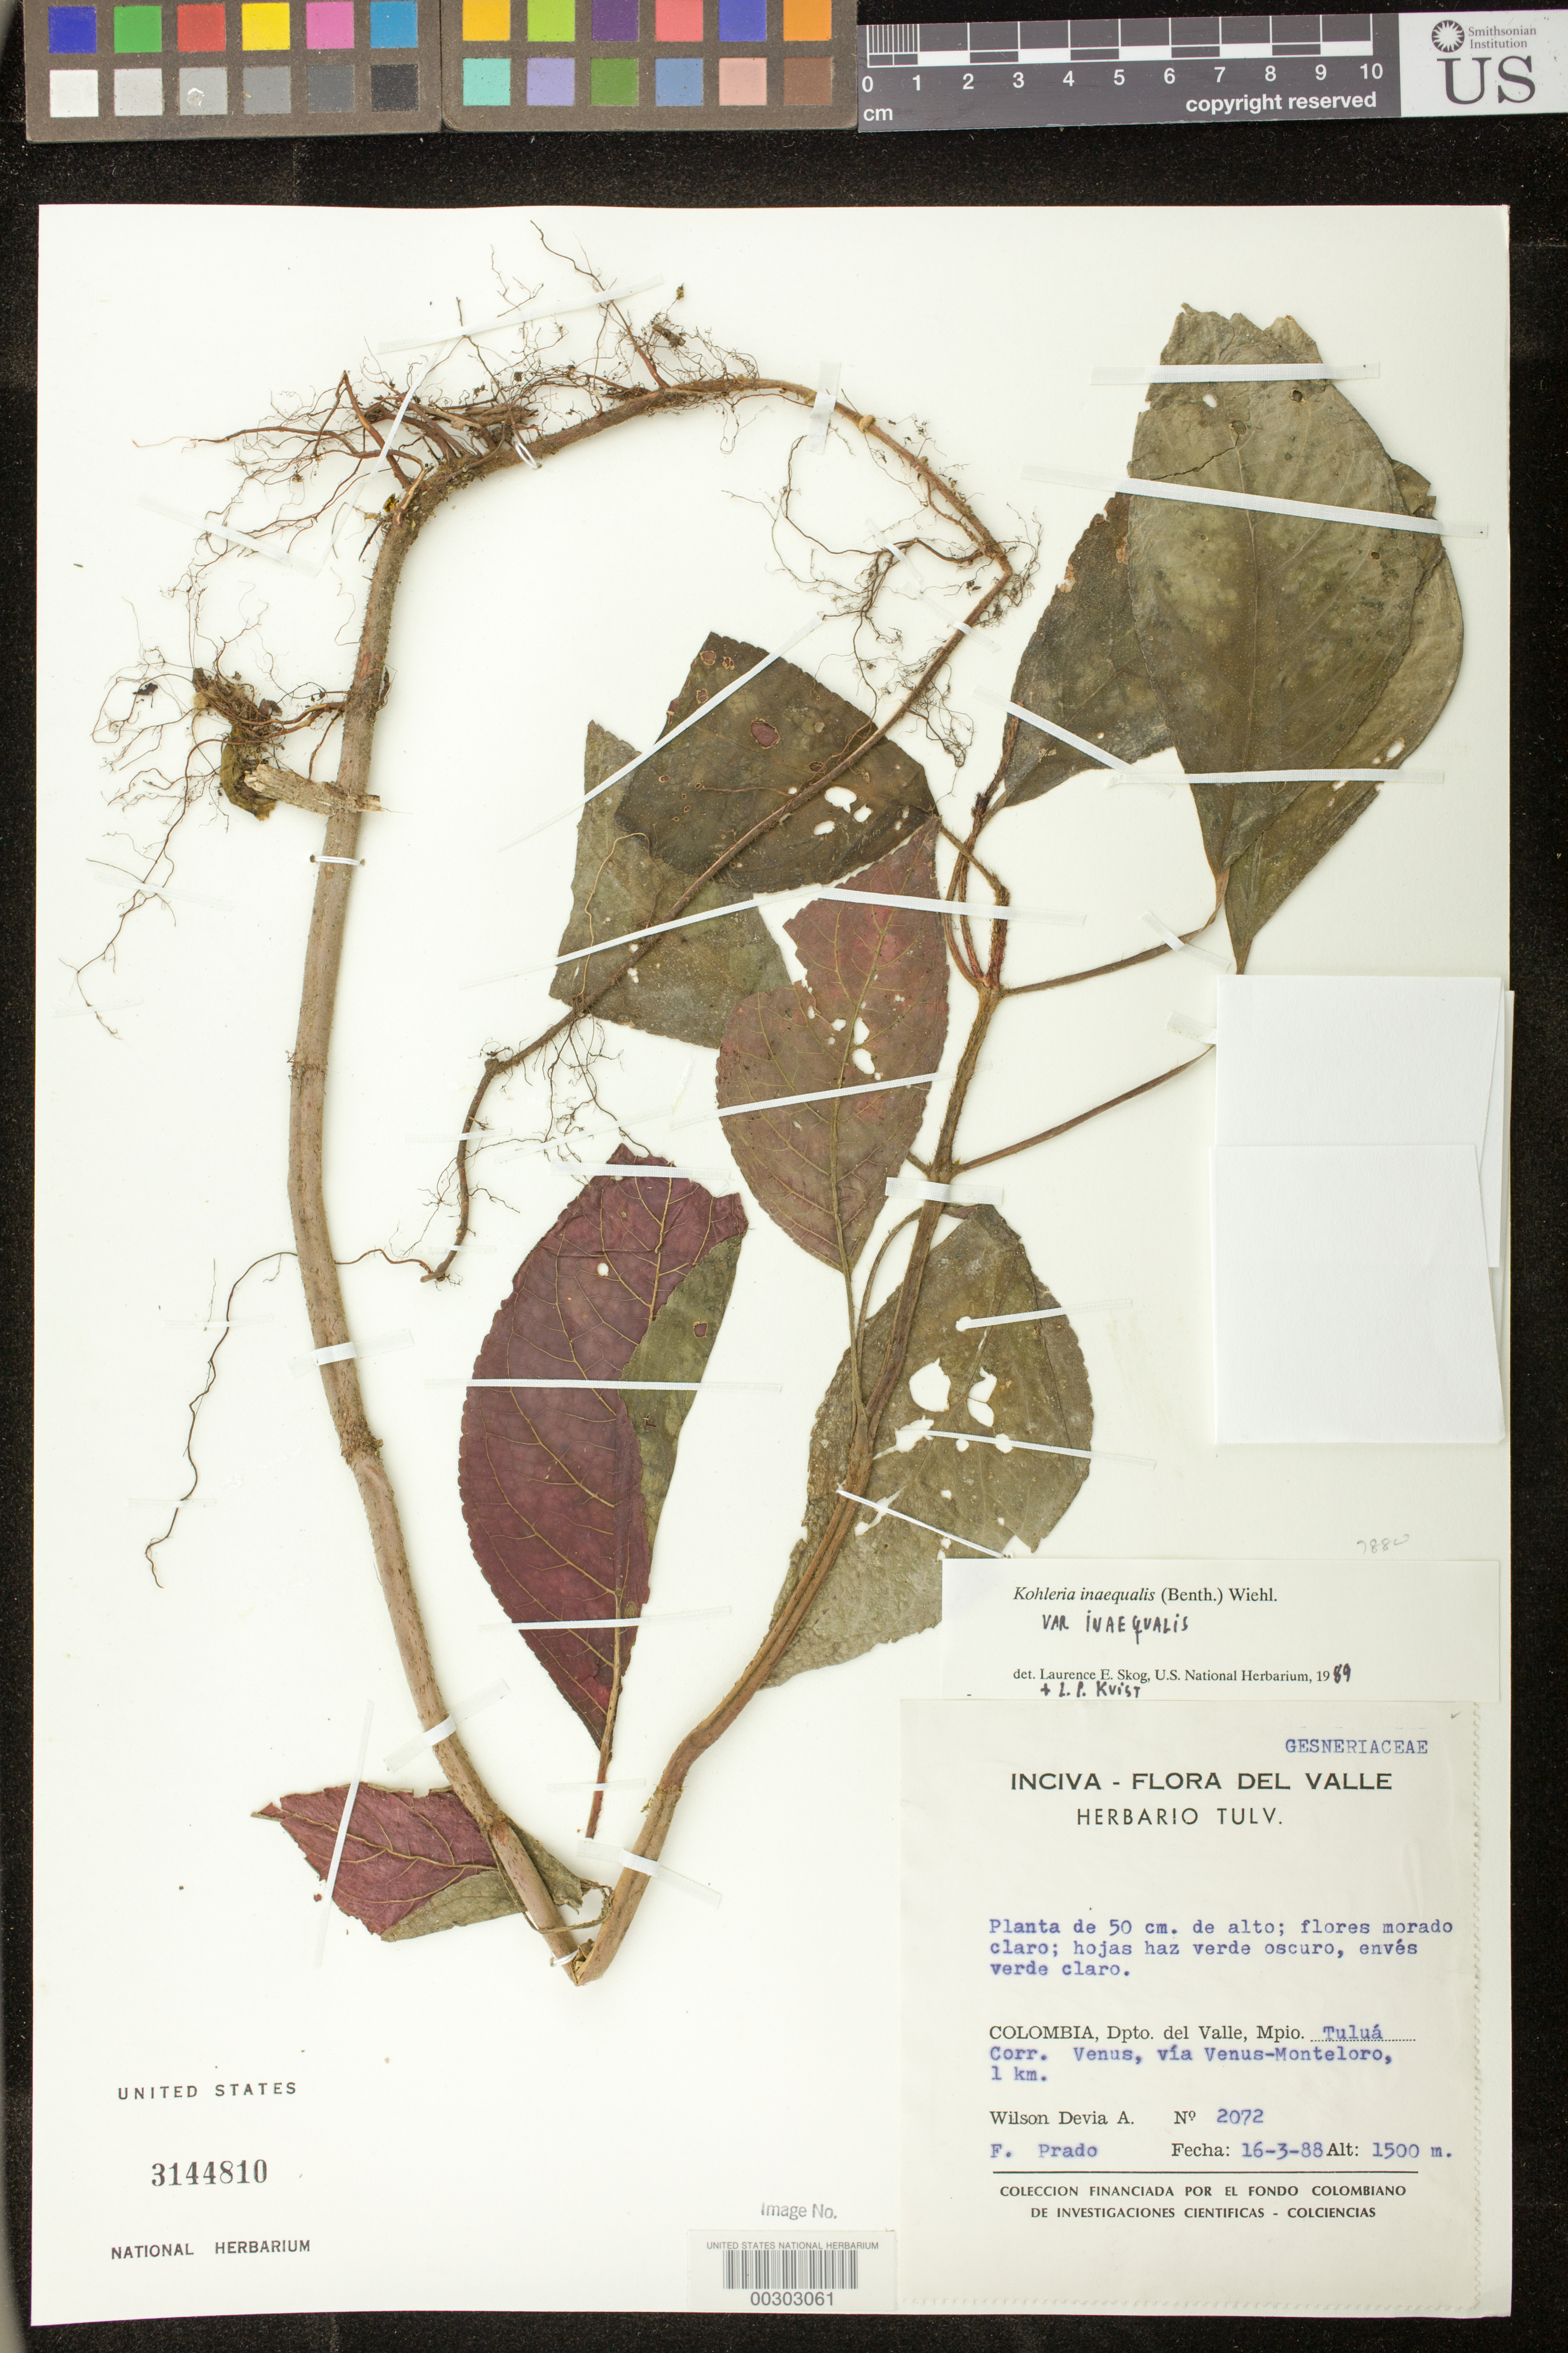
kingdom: Plantae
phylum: Tracheophyta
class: Magnoliopsida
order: Lamiales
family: Gesneriaceae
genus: Kohleria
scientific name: Kohleria inaequalis var. inaequalis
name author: (Benth.) Wiehler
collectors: W. Devia A. & F. Prado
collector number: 2072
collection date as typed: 16 Mar 1988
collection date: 1988-03-16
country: Colombia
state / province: Valle del Cauca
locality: Mun. of Tulua, corr. Venus, via Venus-Monteloro, 1 km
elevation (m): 1500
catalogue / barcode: US 3144810